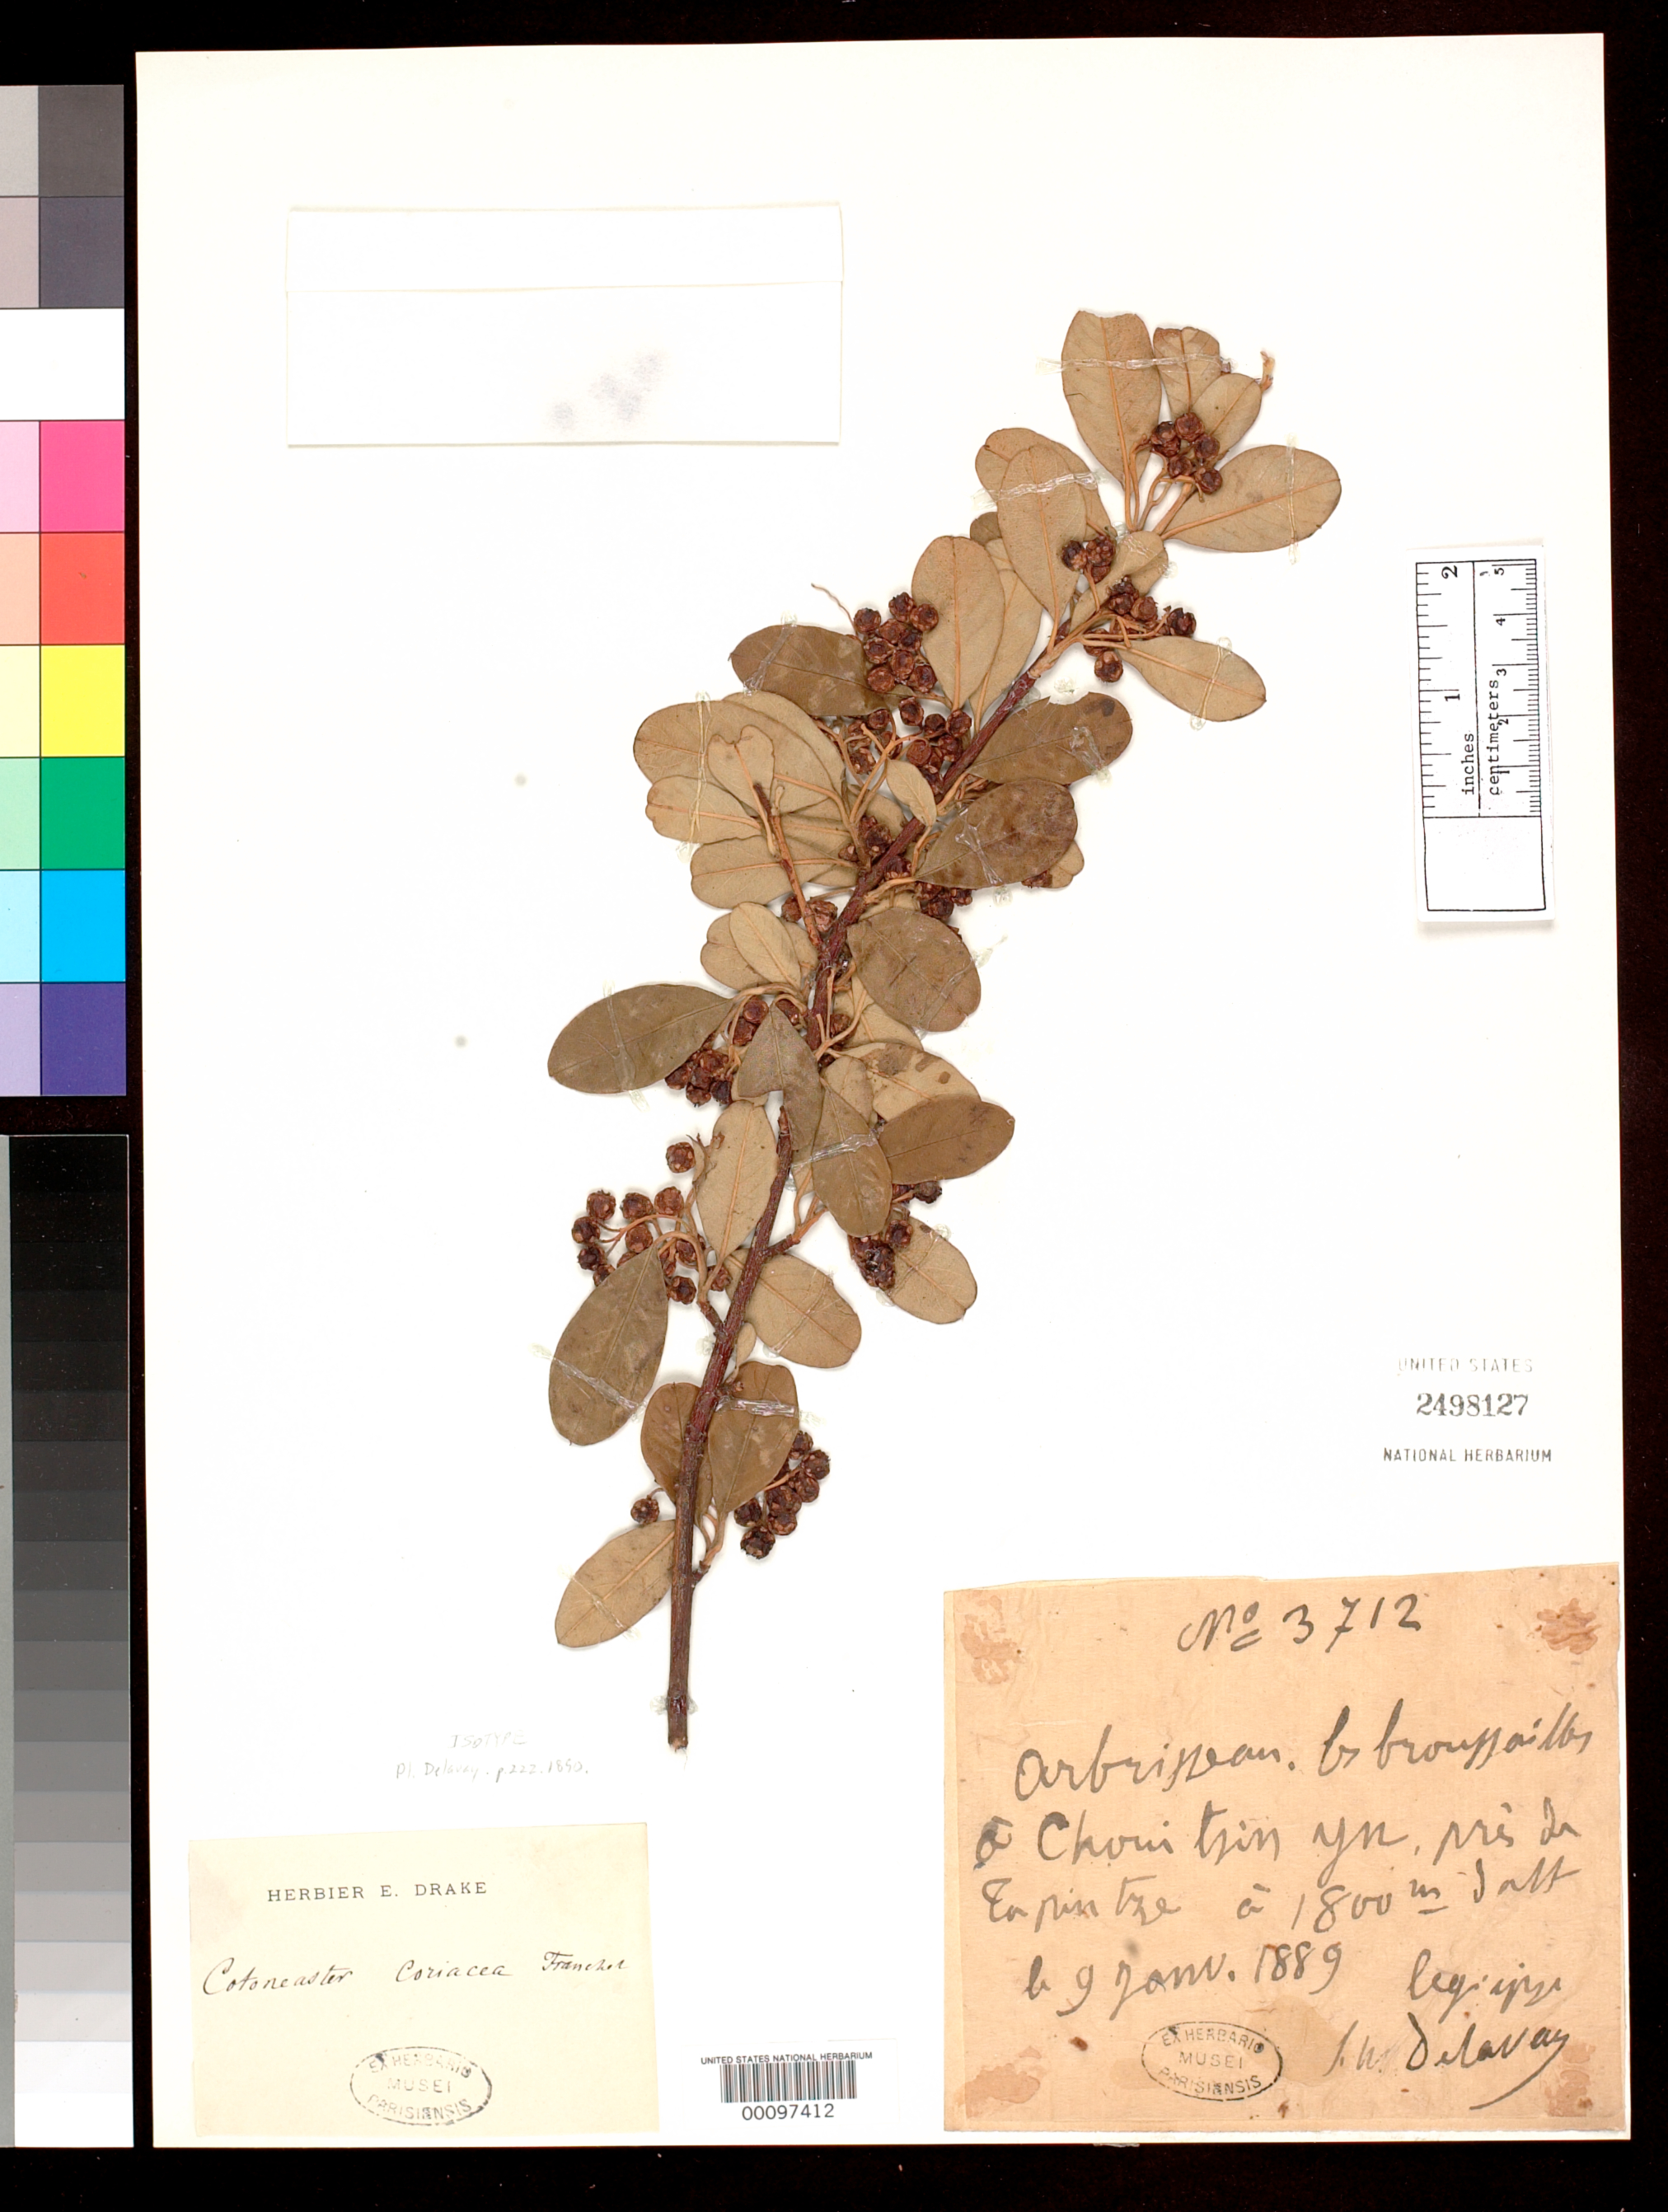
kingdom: Plantae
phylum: Tracheophyta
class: Magnoliopsida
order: Rosales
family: Rosaceae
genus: Cotoneaster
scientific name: Cotoneaster coriacea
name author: Franch.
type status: Isotype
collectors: P. Delavay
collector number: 3712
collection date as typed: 09 Jun 1889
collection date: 1889-06-09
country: China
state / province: Yunnan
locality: Choui-tsin-yn, near Ta-pin-tze.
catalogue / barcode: US 2498127